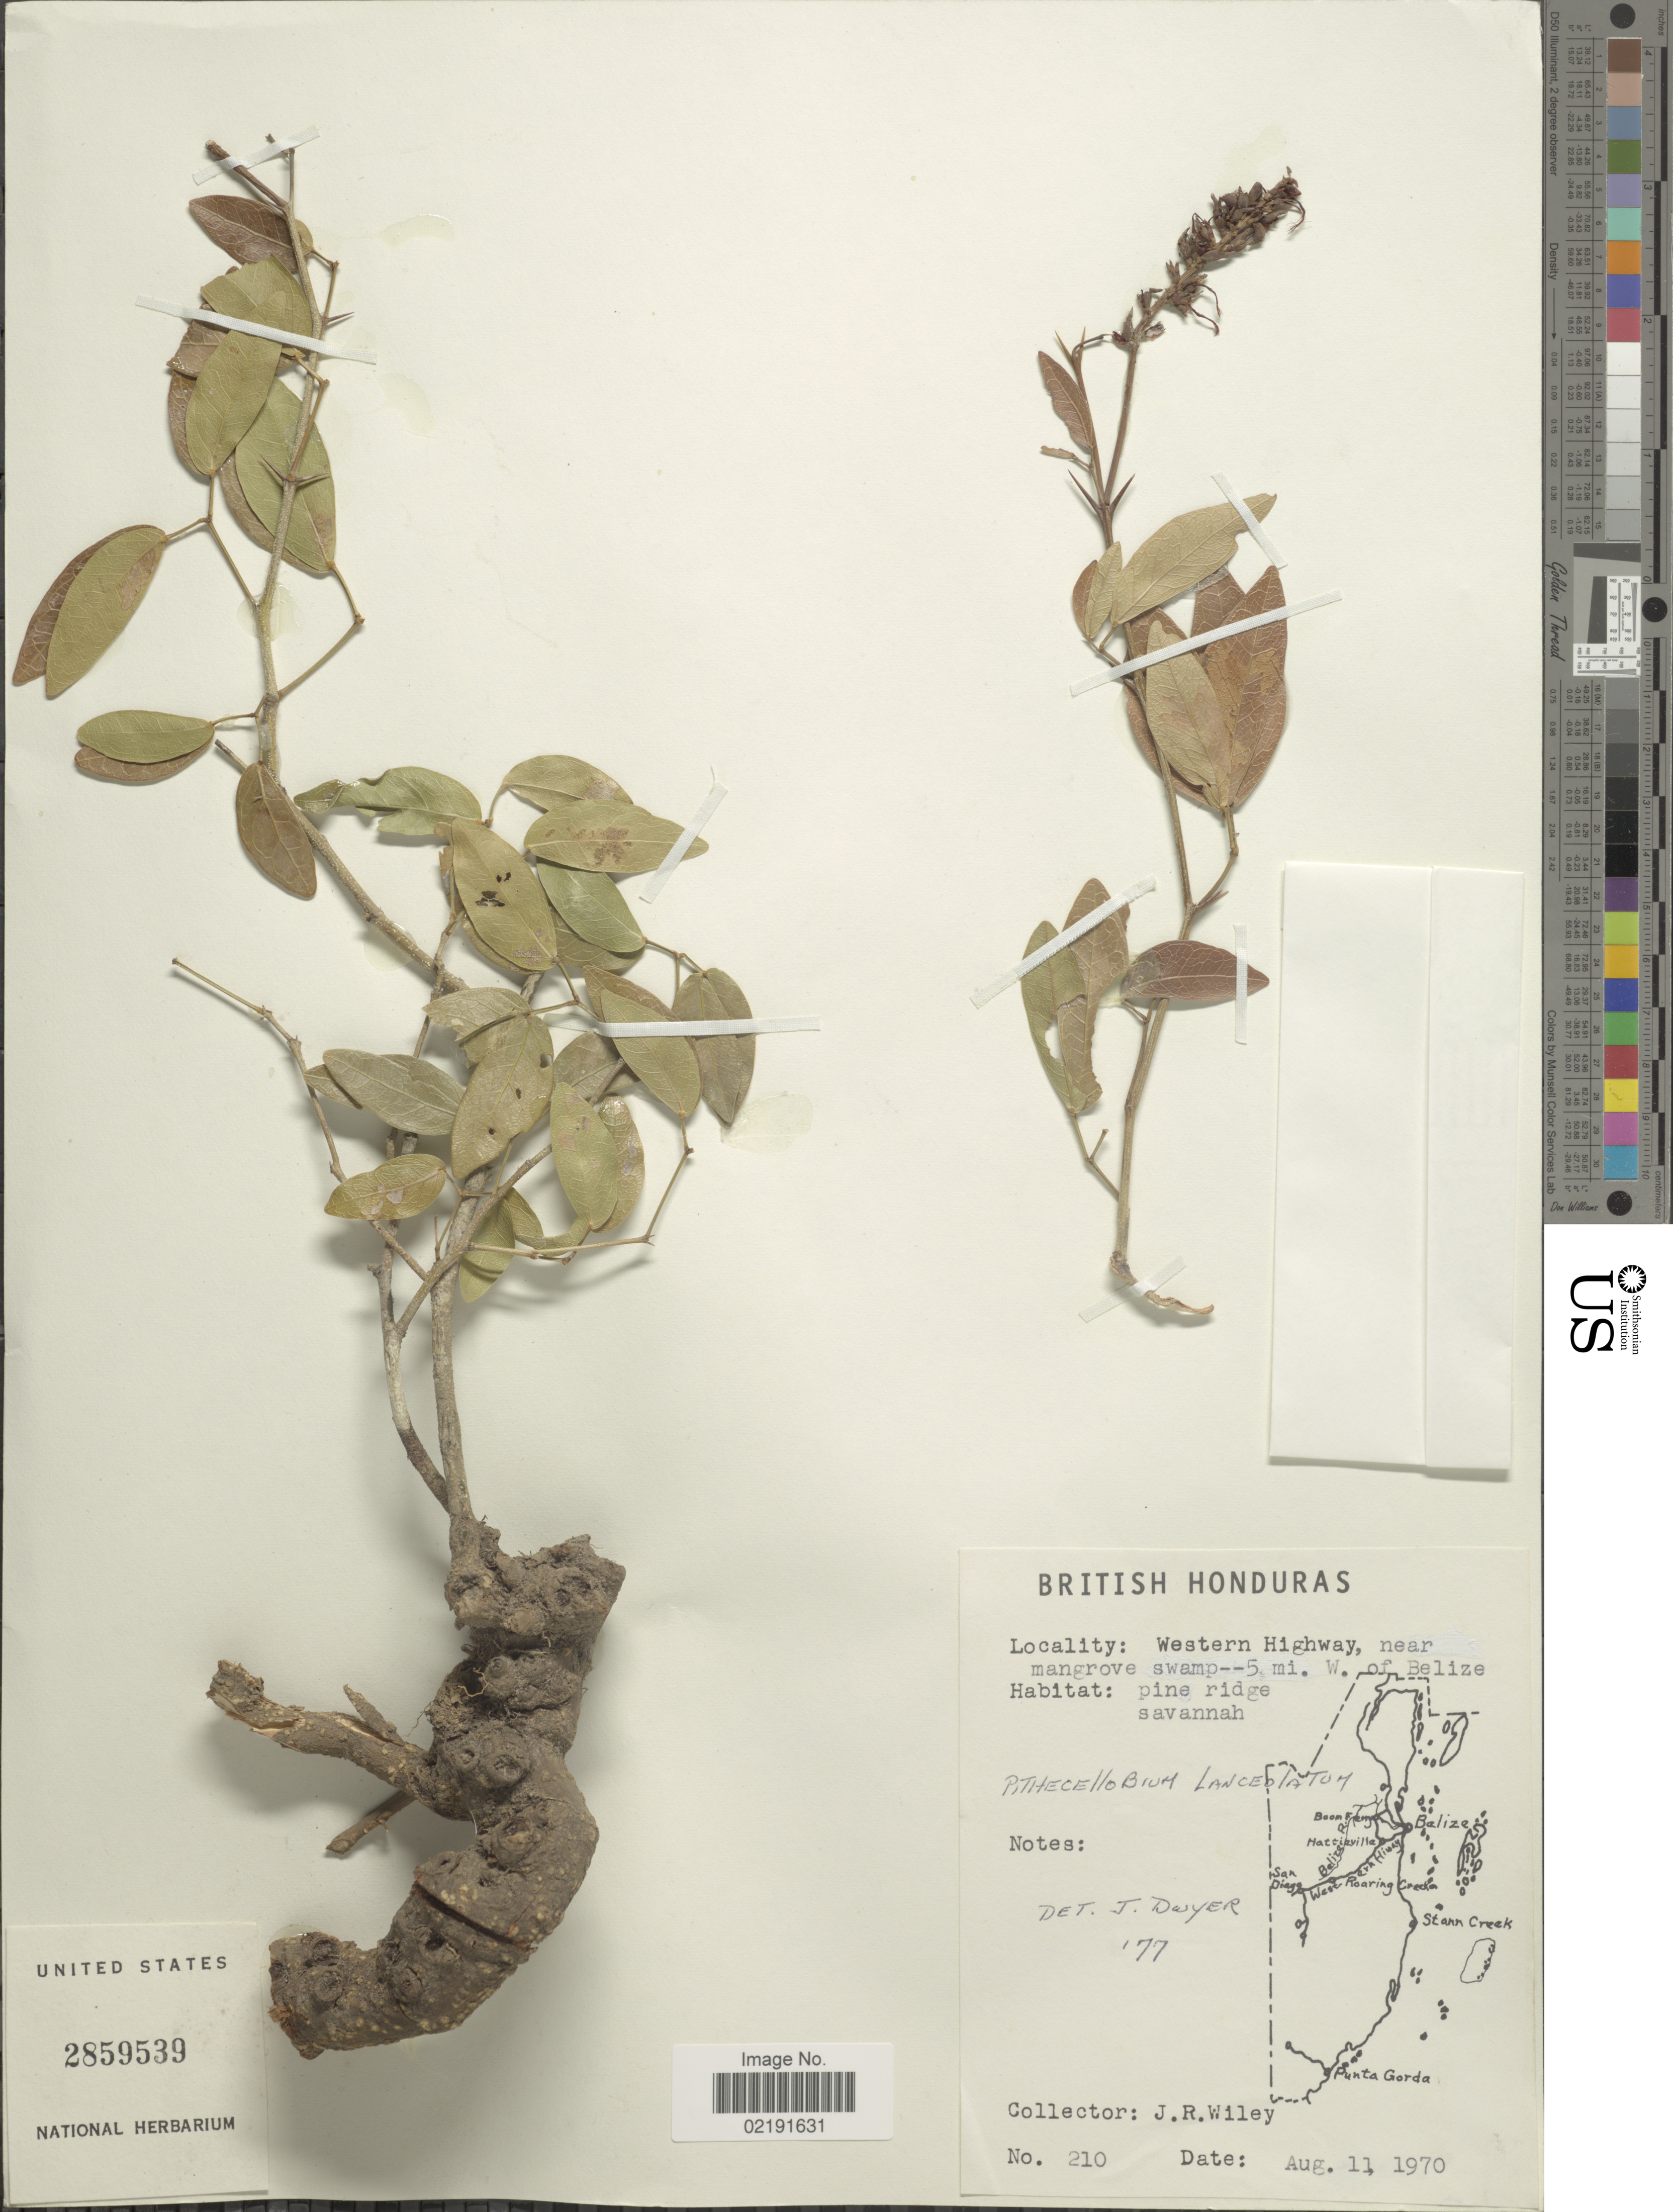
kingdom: Plantae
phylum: Tracheophyta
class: Magnoliopsida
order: Fabales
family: Fabaceae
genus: Pithecellobium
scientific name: Pithecellobium lanceolatum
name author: (Humb. & Bonpl. ex Willd.) Benth.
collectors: J. Wiley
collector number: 210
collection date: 1970-08-11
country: Belize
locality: British Honduras. Western Highway, near mangrove swamp--5 mi. W. of Belize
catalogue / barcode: US 2859539